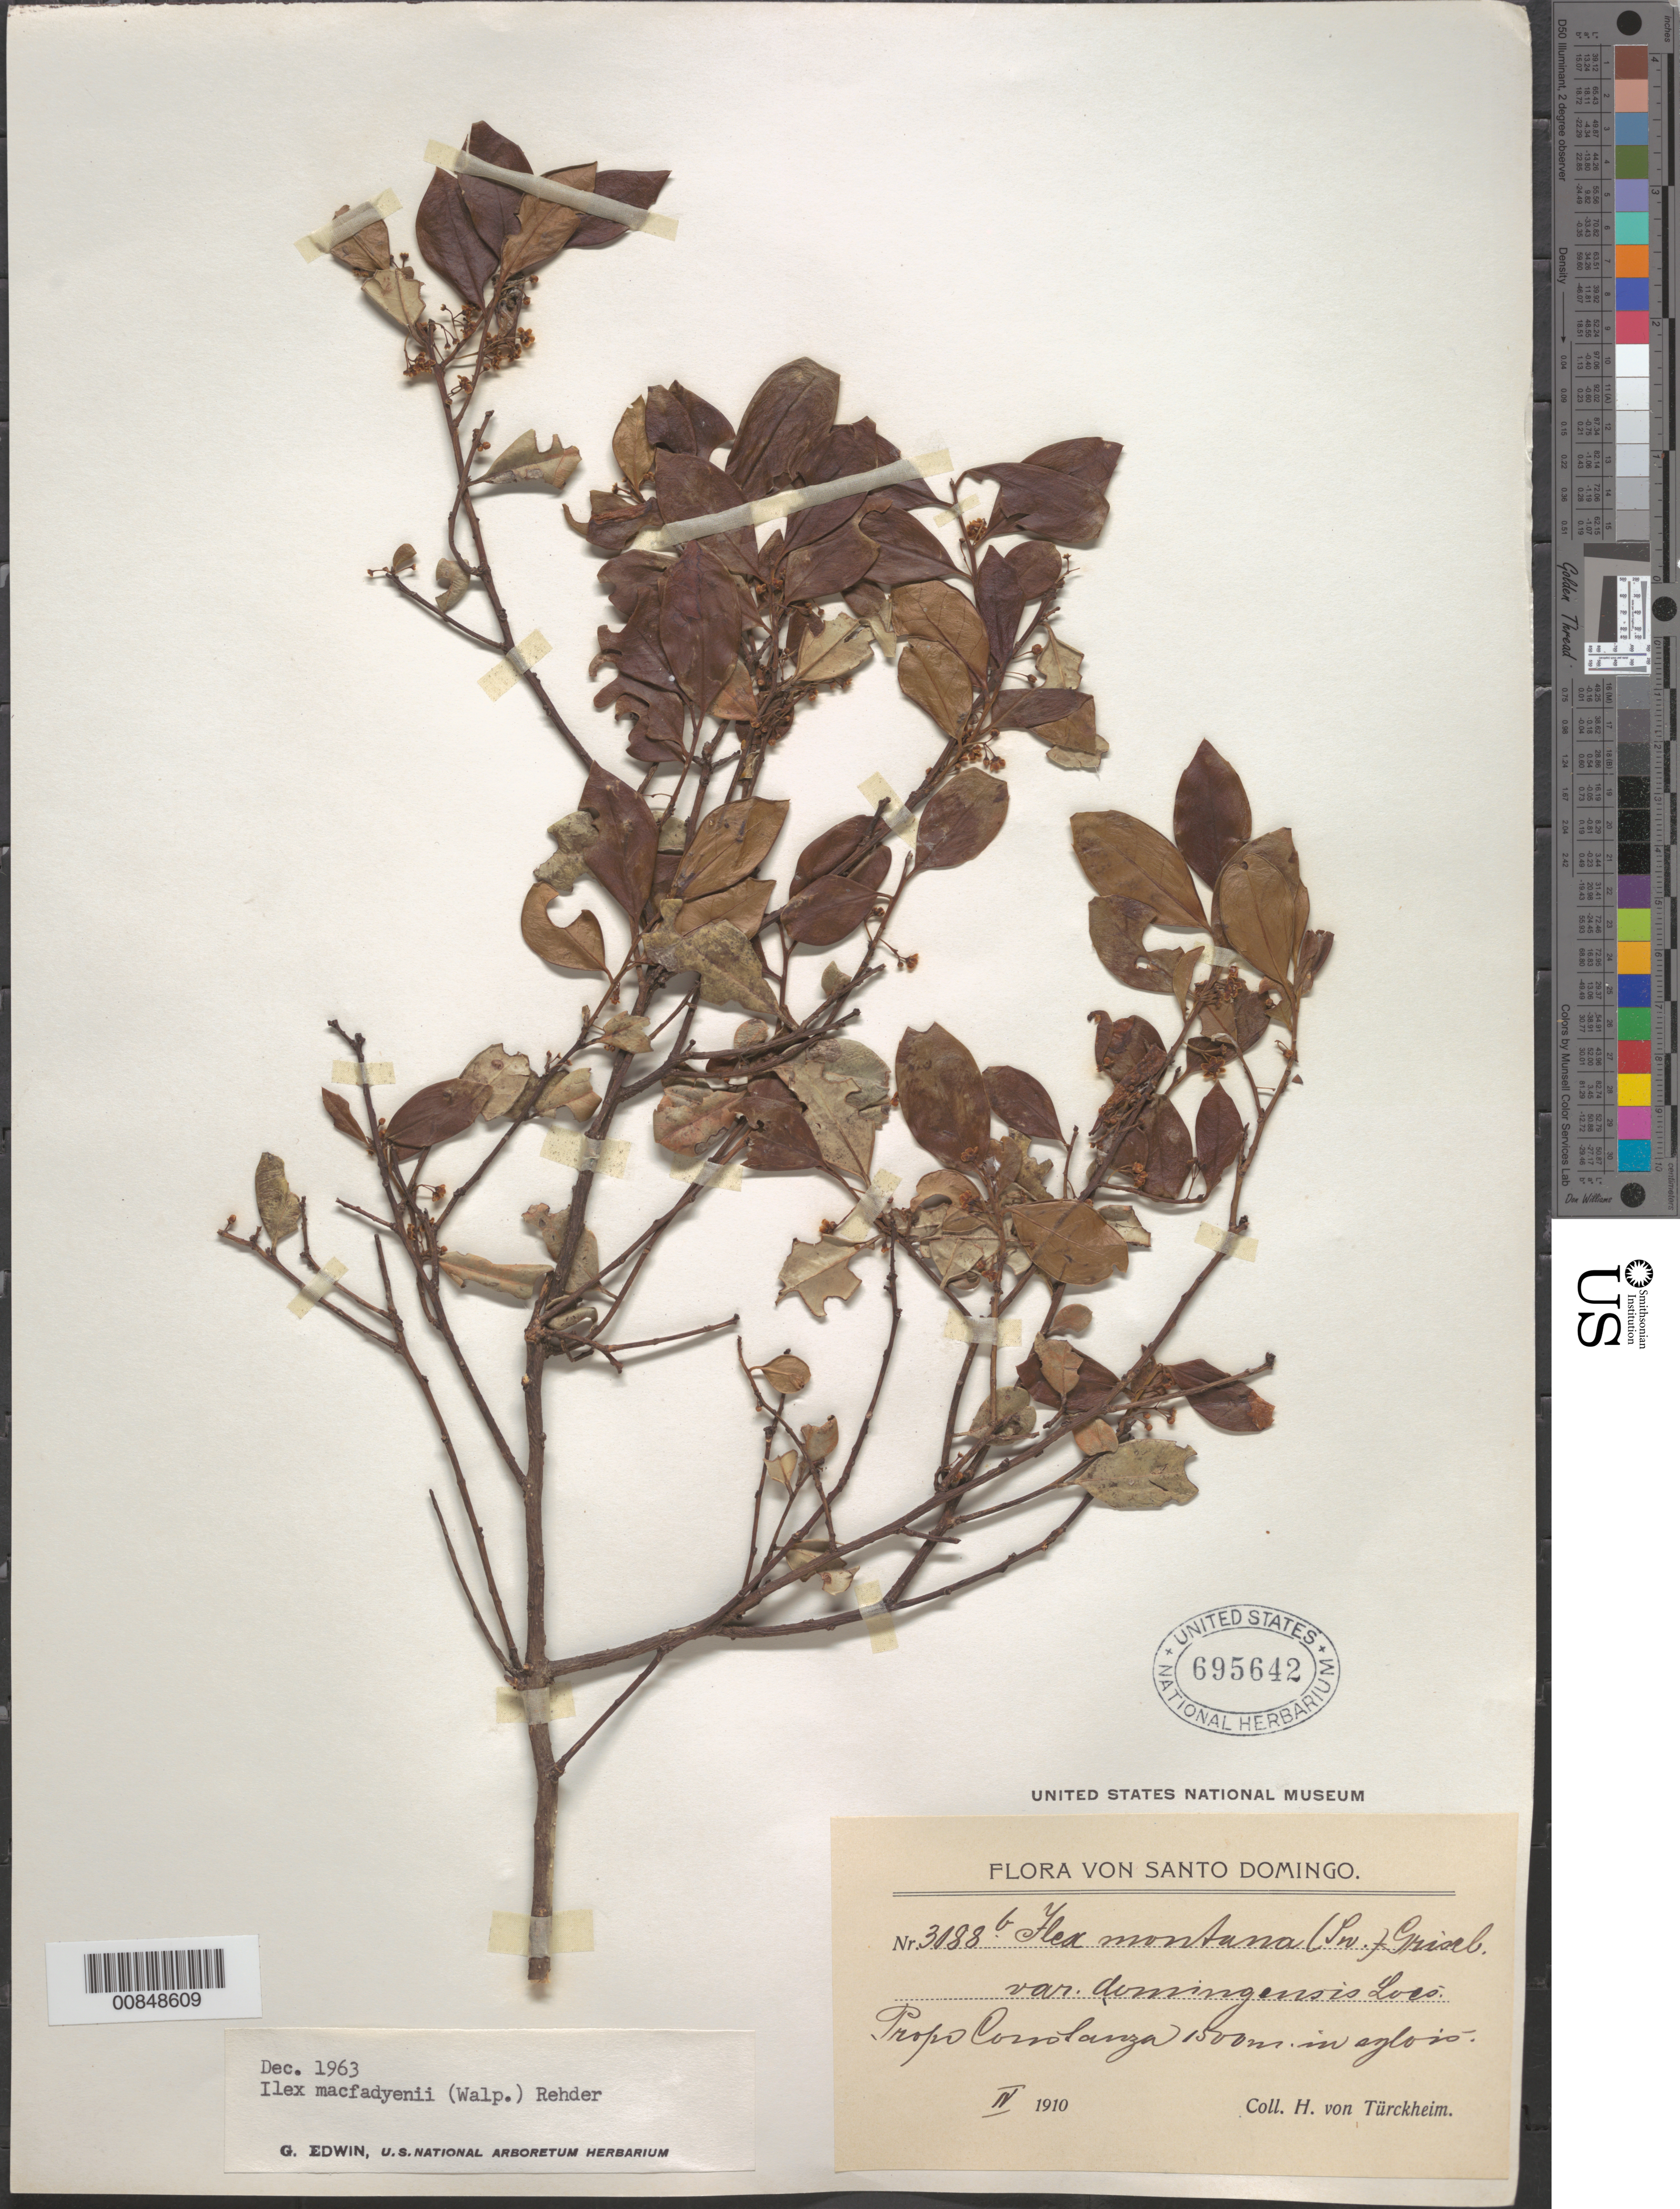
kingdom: Plantae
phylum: Tracheophyta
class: Magnoliopsida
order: Aquifoliales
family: Aquifoliaceae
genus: Ilex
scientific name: Ilex macfadyenii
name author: Rehder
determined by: Edwin, G.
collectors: H. von Türckheim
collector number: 3088B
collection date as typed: Apr 1910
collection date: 1910-04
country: Dominican Republic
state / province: La Vega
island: Hispaniola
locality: Constanza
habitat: In sylvis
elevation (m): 1500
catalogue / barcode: US 695642